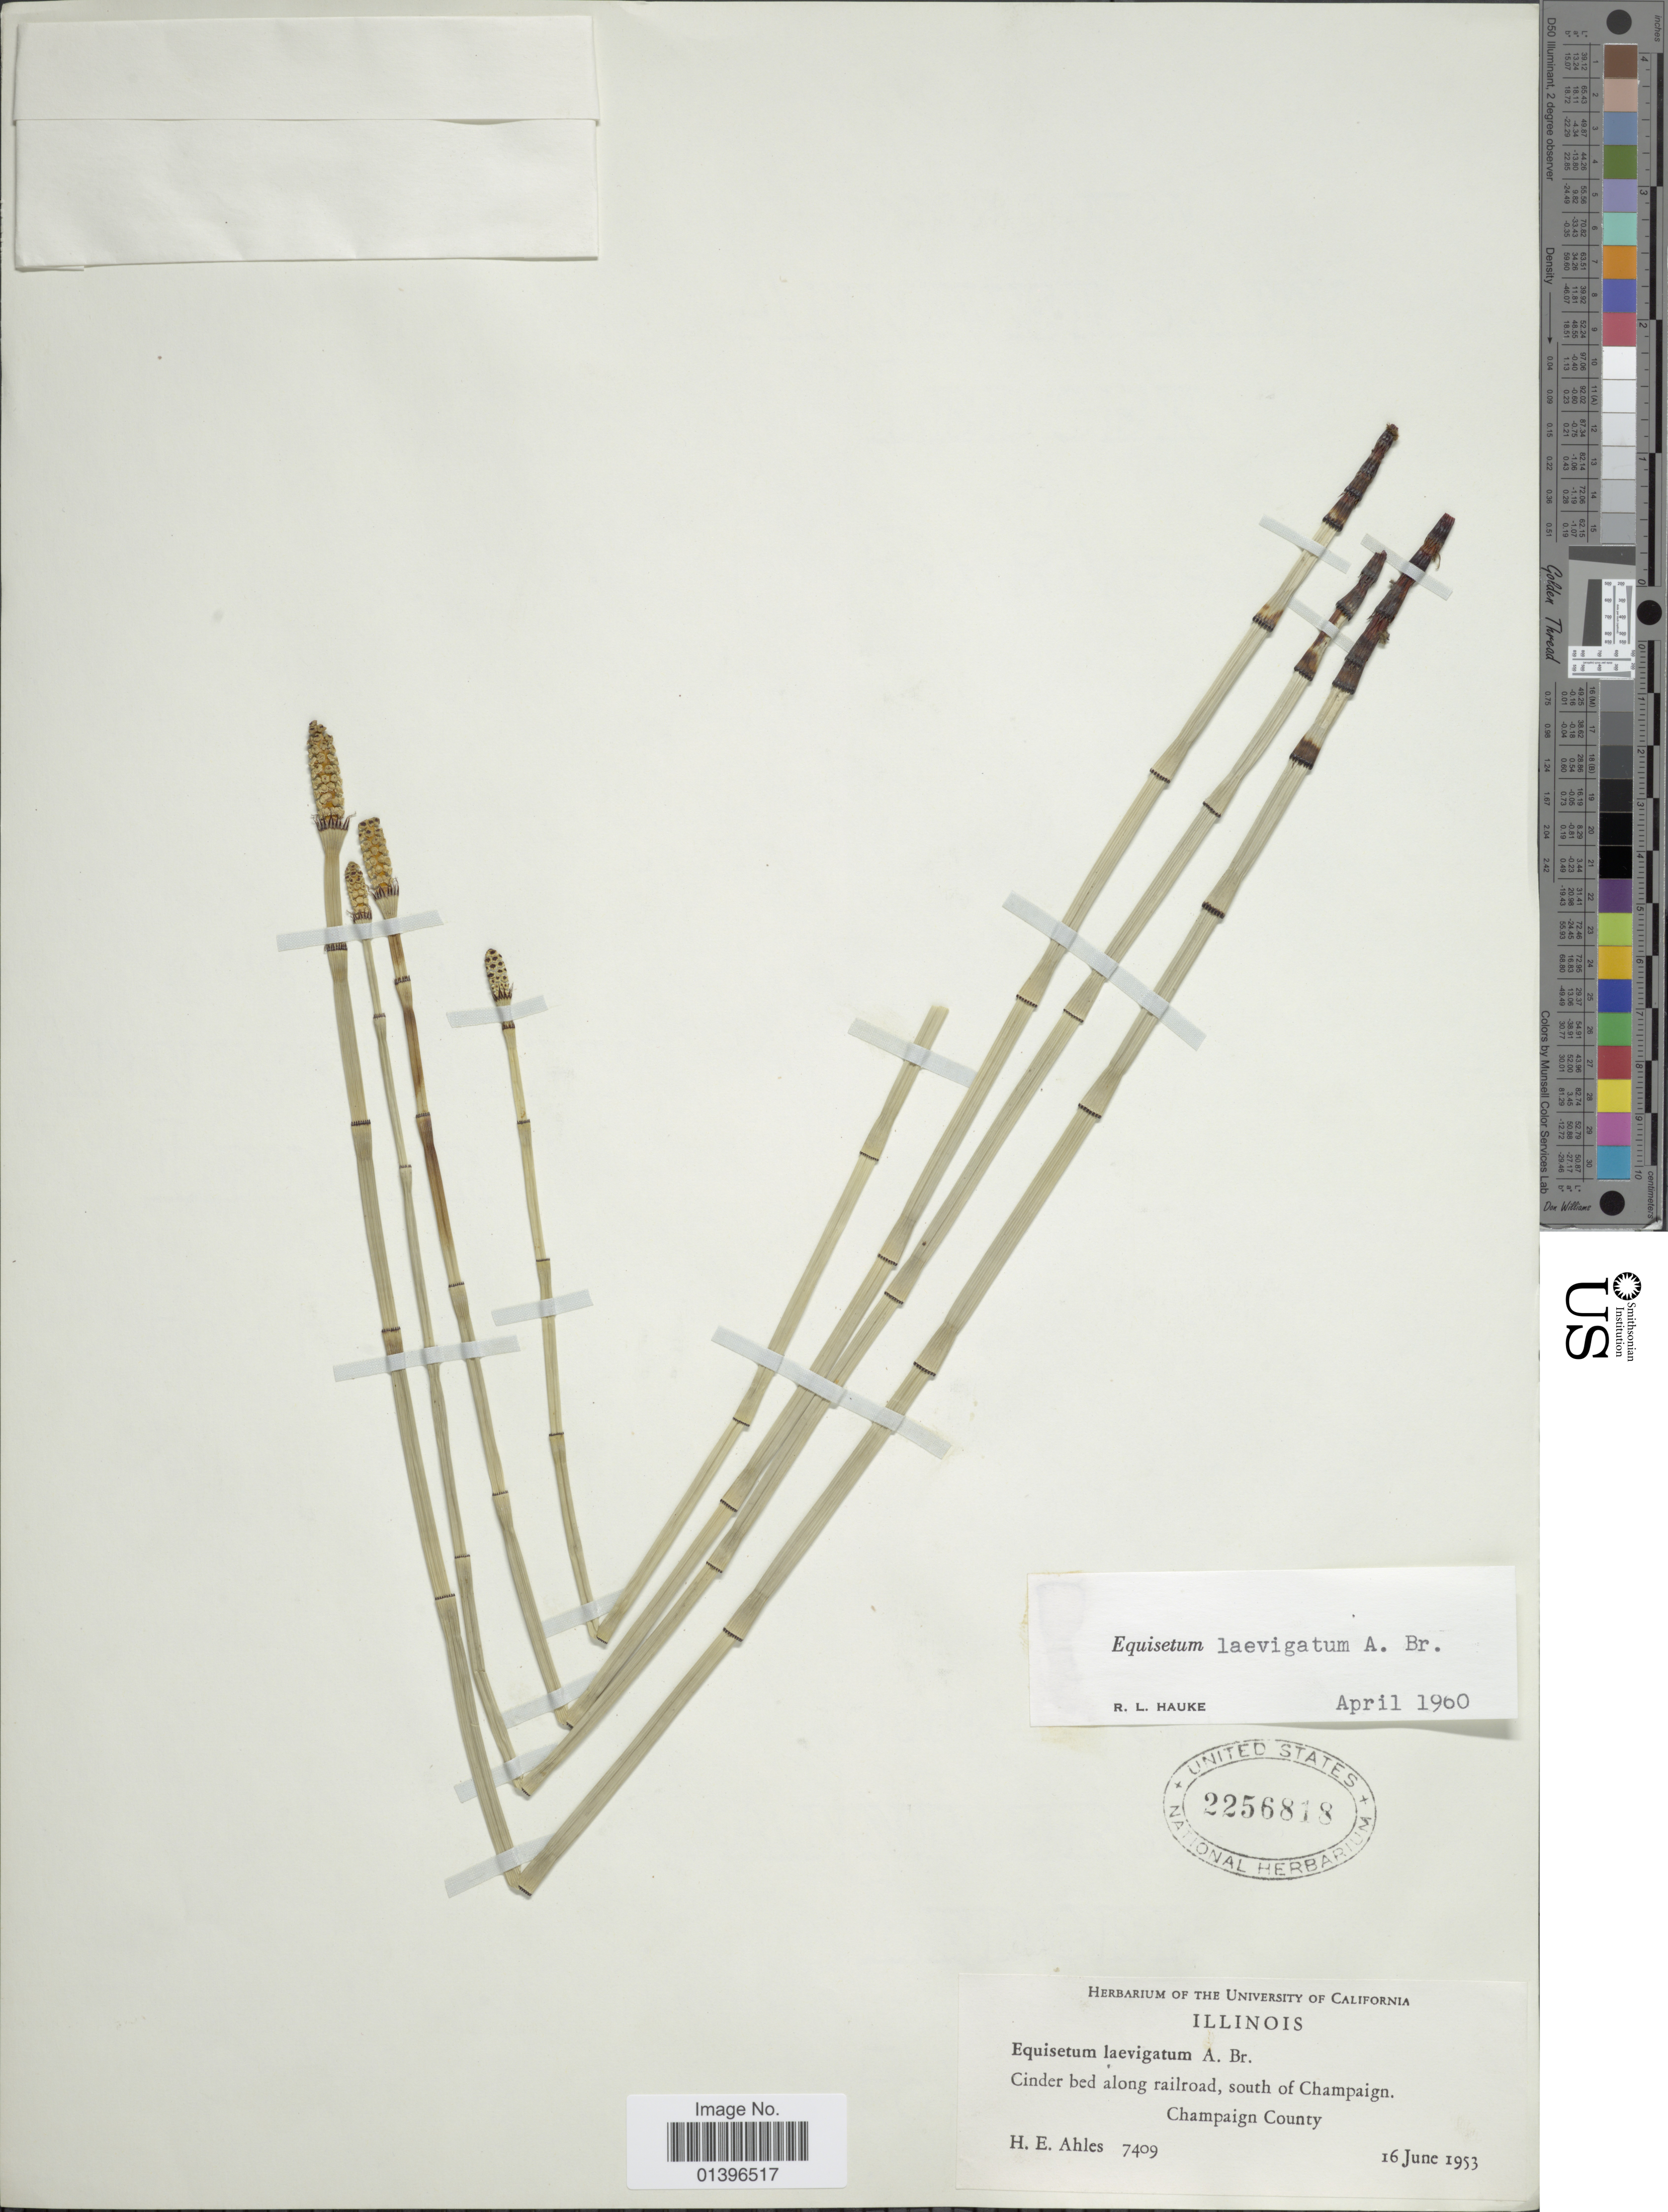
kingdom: Plantae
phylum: Tracheophyta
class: Polypodiopsida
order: Equisetales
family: Equisetaceae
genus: Equisetum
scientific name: Equisetum laevigatum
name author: A. Braun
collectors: H. E. Ahles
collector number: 7409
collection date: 1953-06-16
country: United States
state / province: Illinois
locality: Cinder bed along railroad, south of Champaign. Champaign County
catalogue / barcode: US 2256818